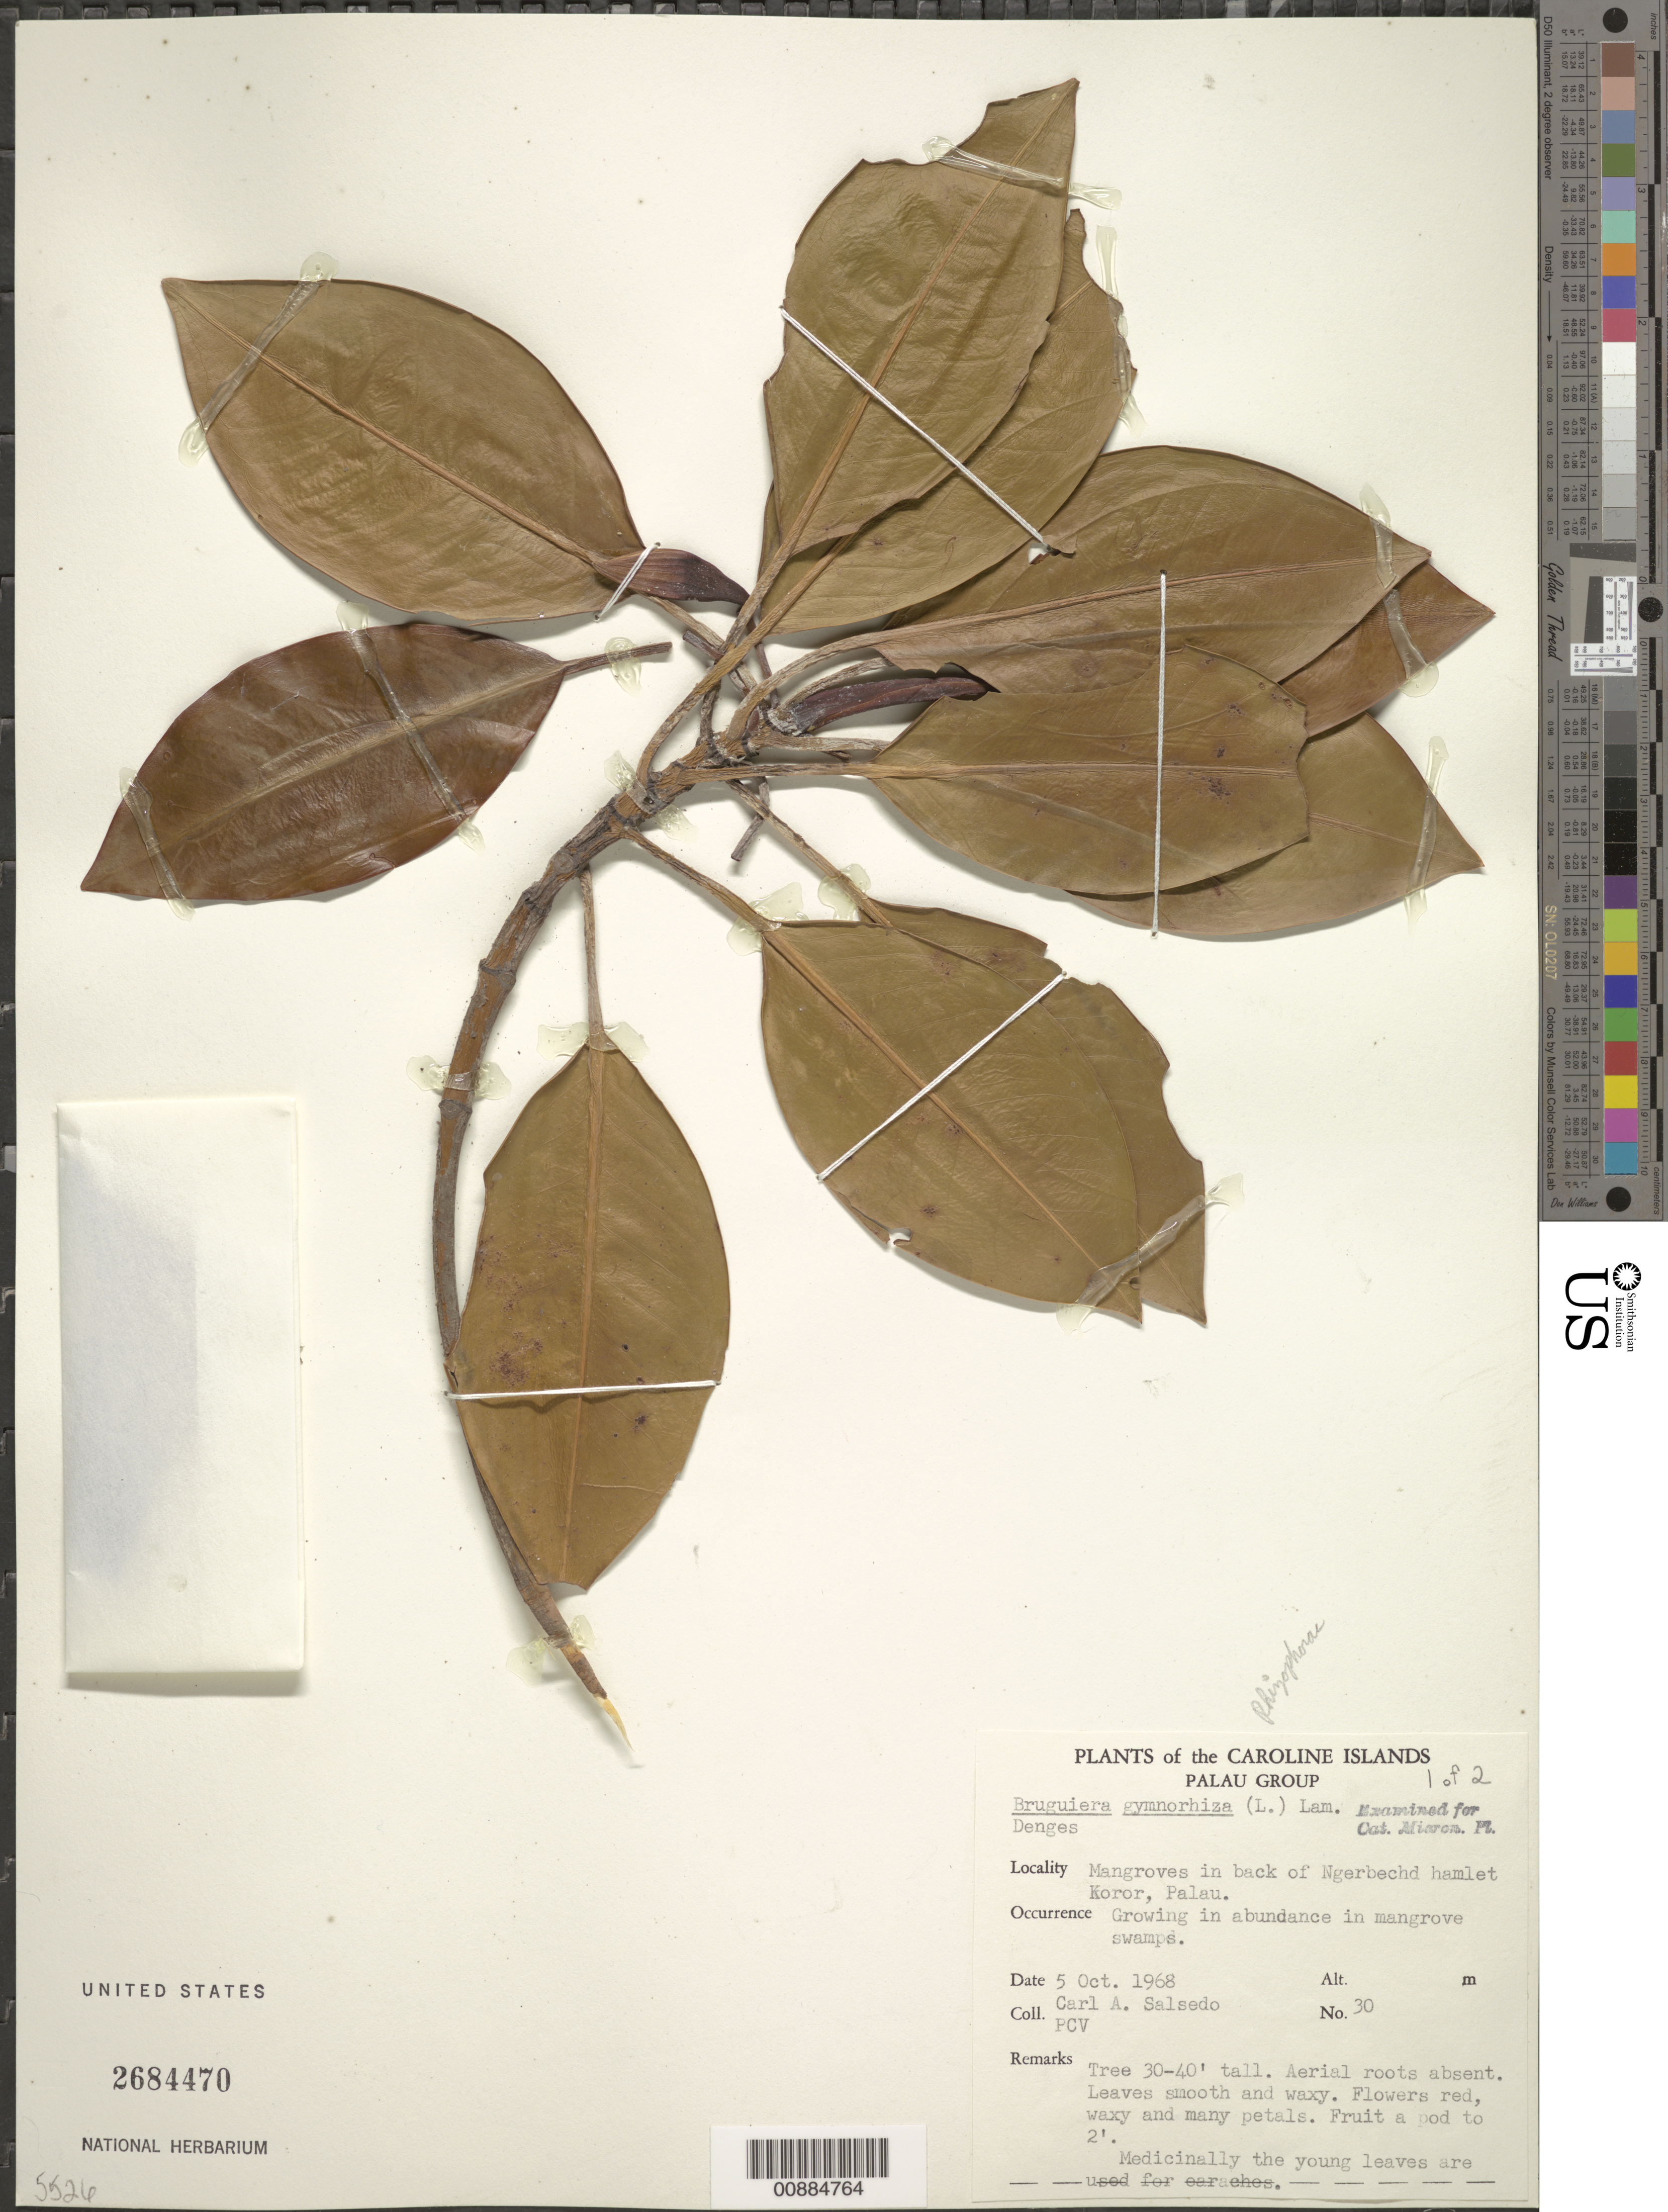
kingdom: Plantae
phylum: Tracheophyta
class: Magnoliopsida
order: Malpighiales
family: Rhizophoraceae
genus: Bruguiera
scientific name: Bruguiera gymnorhiza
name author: (L.) Savigny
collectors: C.A. Salsedo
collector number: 30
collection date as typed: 05 Oct 1968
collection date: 1968-10-05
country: Palau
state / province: Koror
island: Oreor (Koror)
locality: Mangroves in back of Ngerbechd hamlet, Oreor (Koror) I.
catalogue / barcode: US 2684470